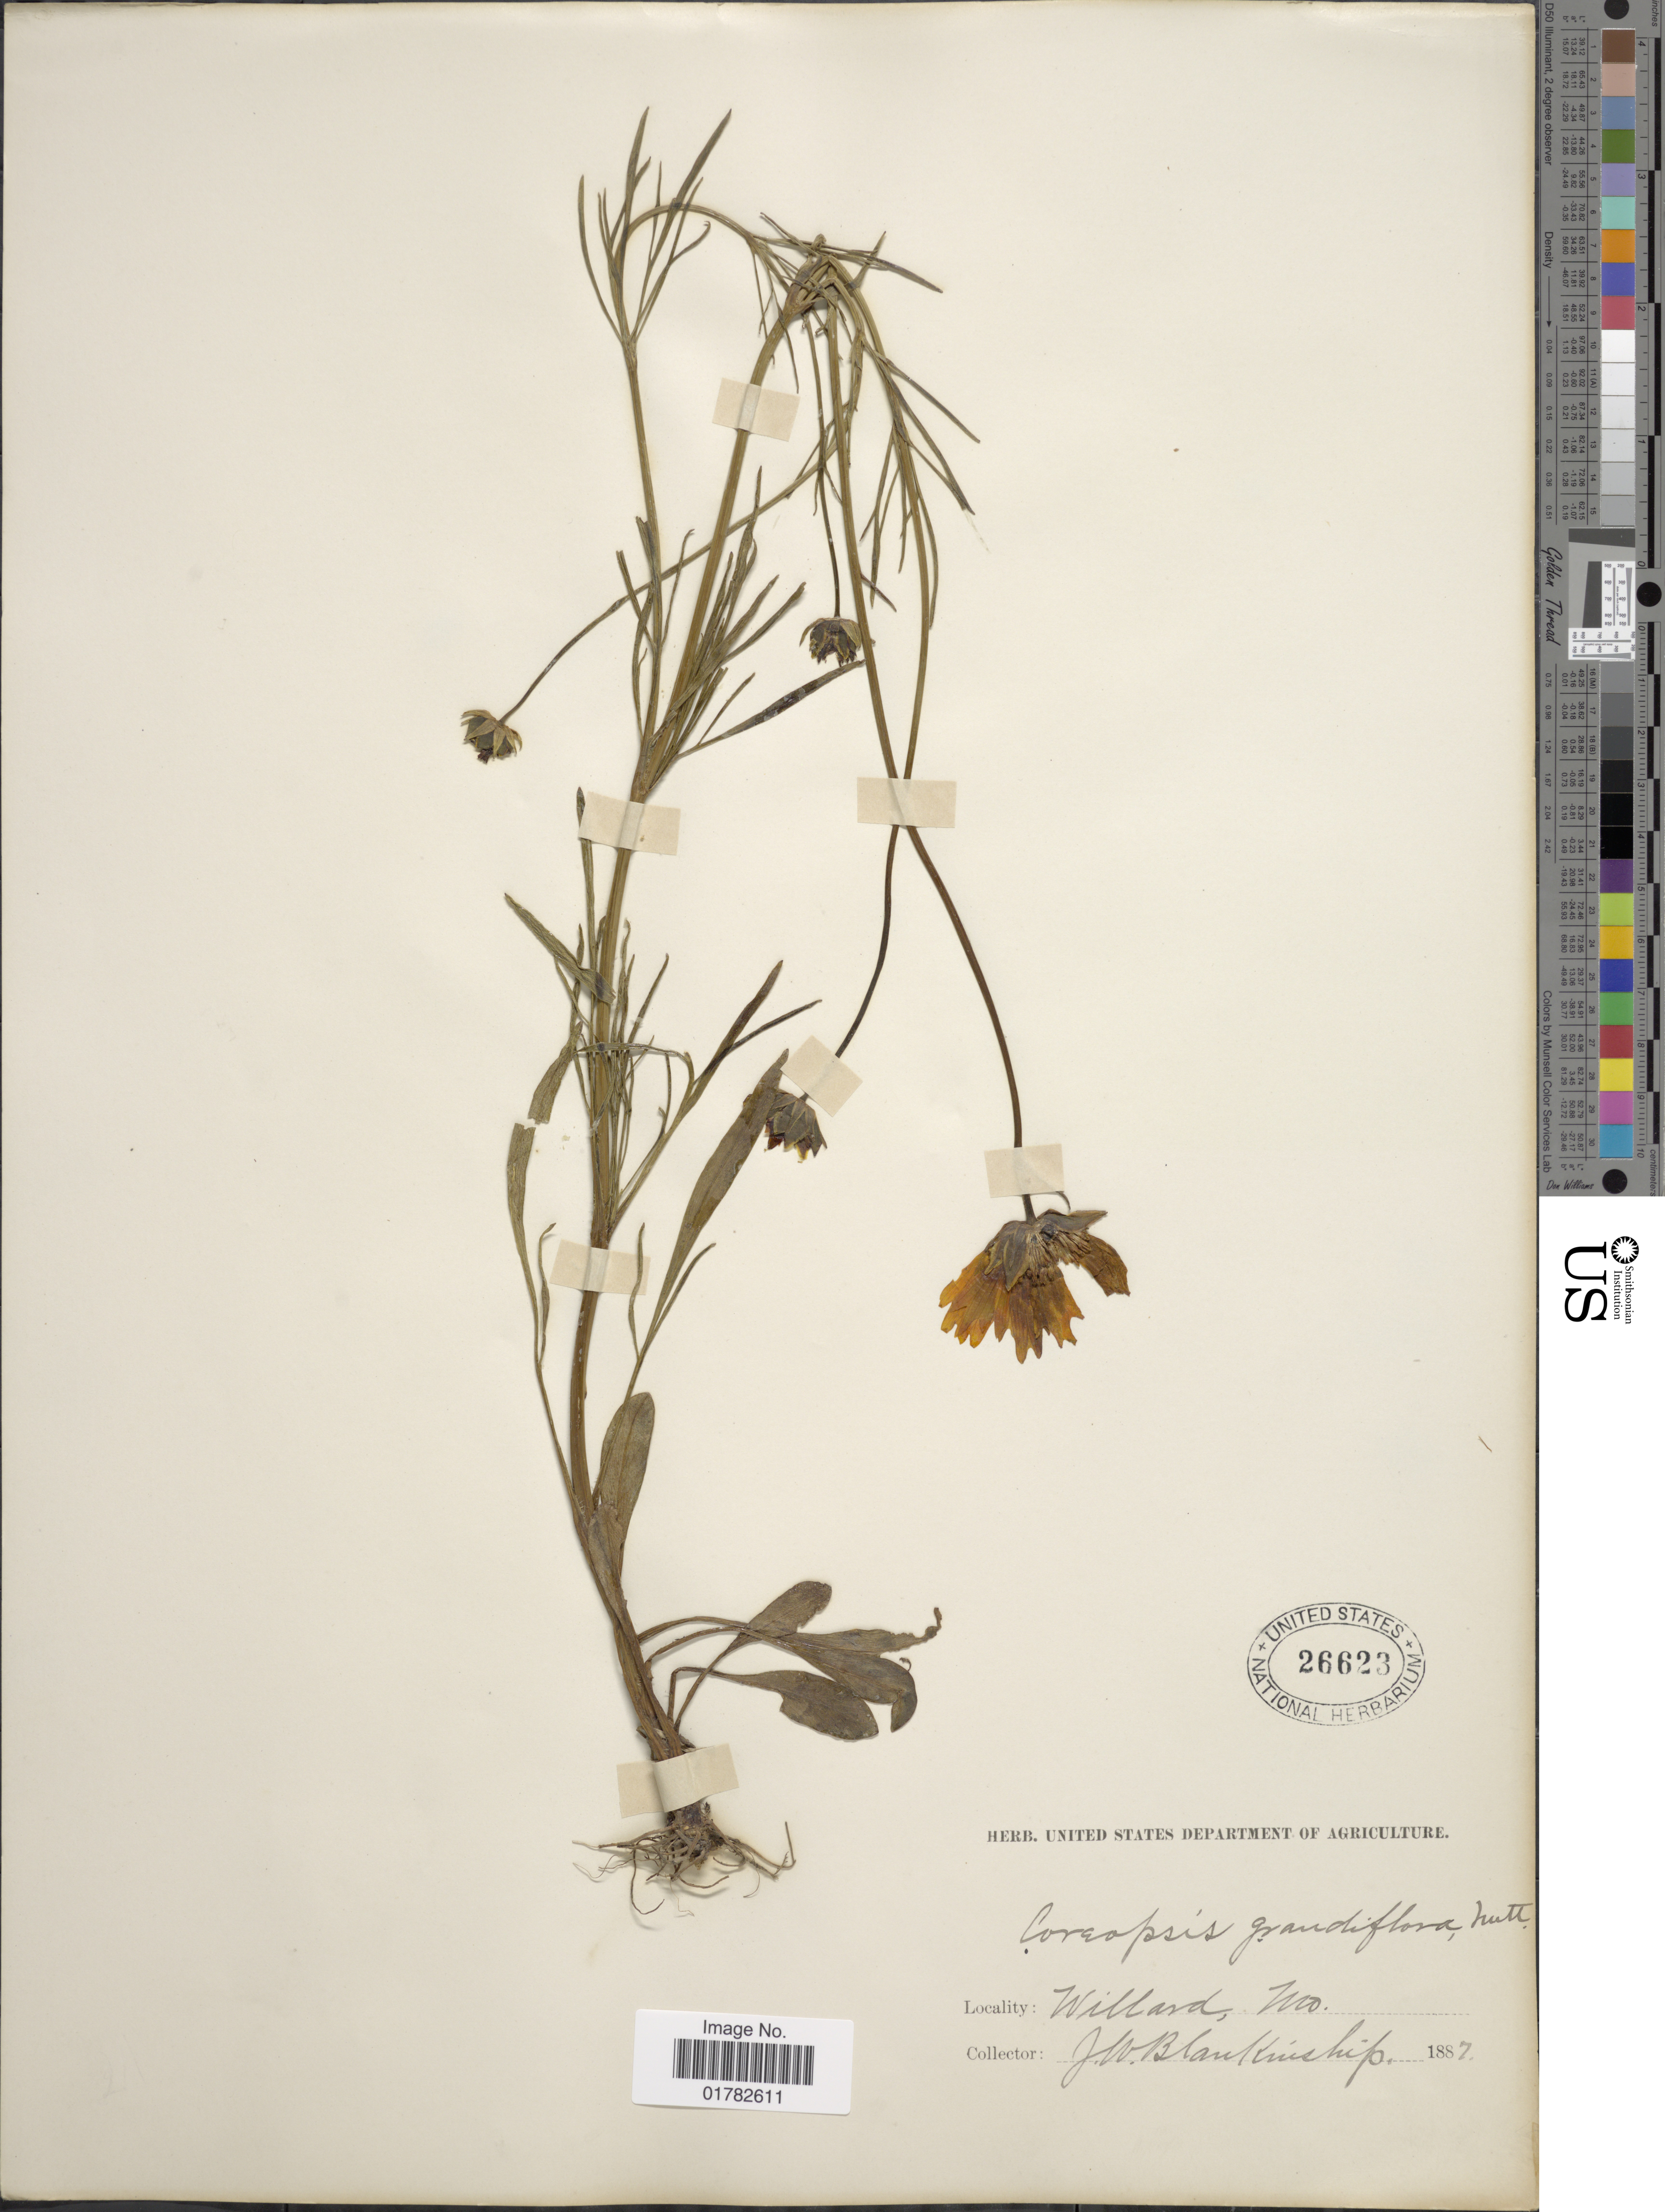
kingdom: Plantae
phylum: Tracheophyta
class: Magnoliopsida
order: Asterales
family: Asteraceae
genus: Coreopsis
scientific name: Coreopsis grandiflora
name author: Nutt.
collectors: J. W. Blankinship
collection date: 1887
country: United States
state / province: Missouri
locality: Willard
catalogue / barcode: US 26623